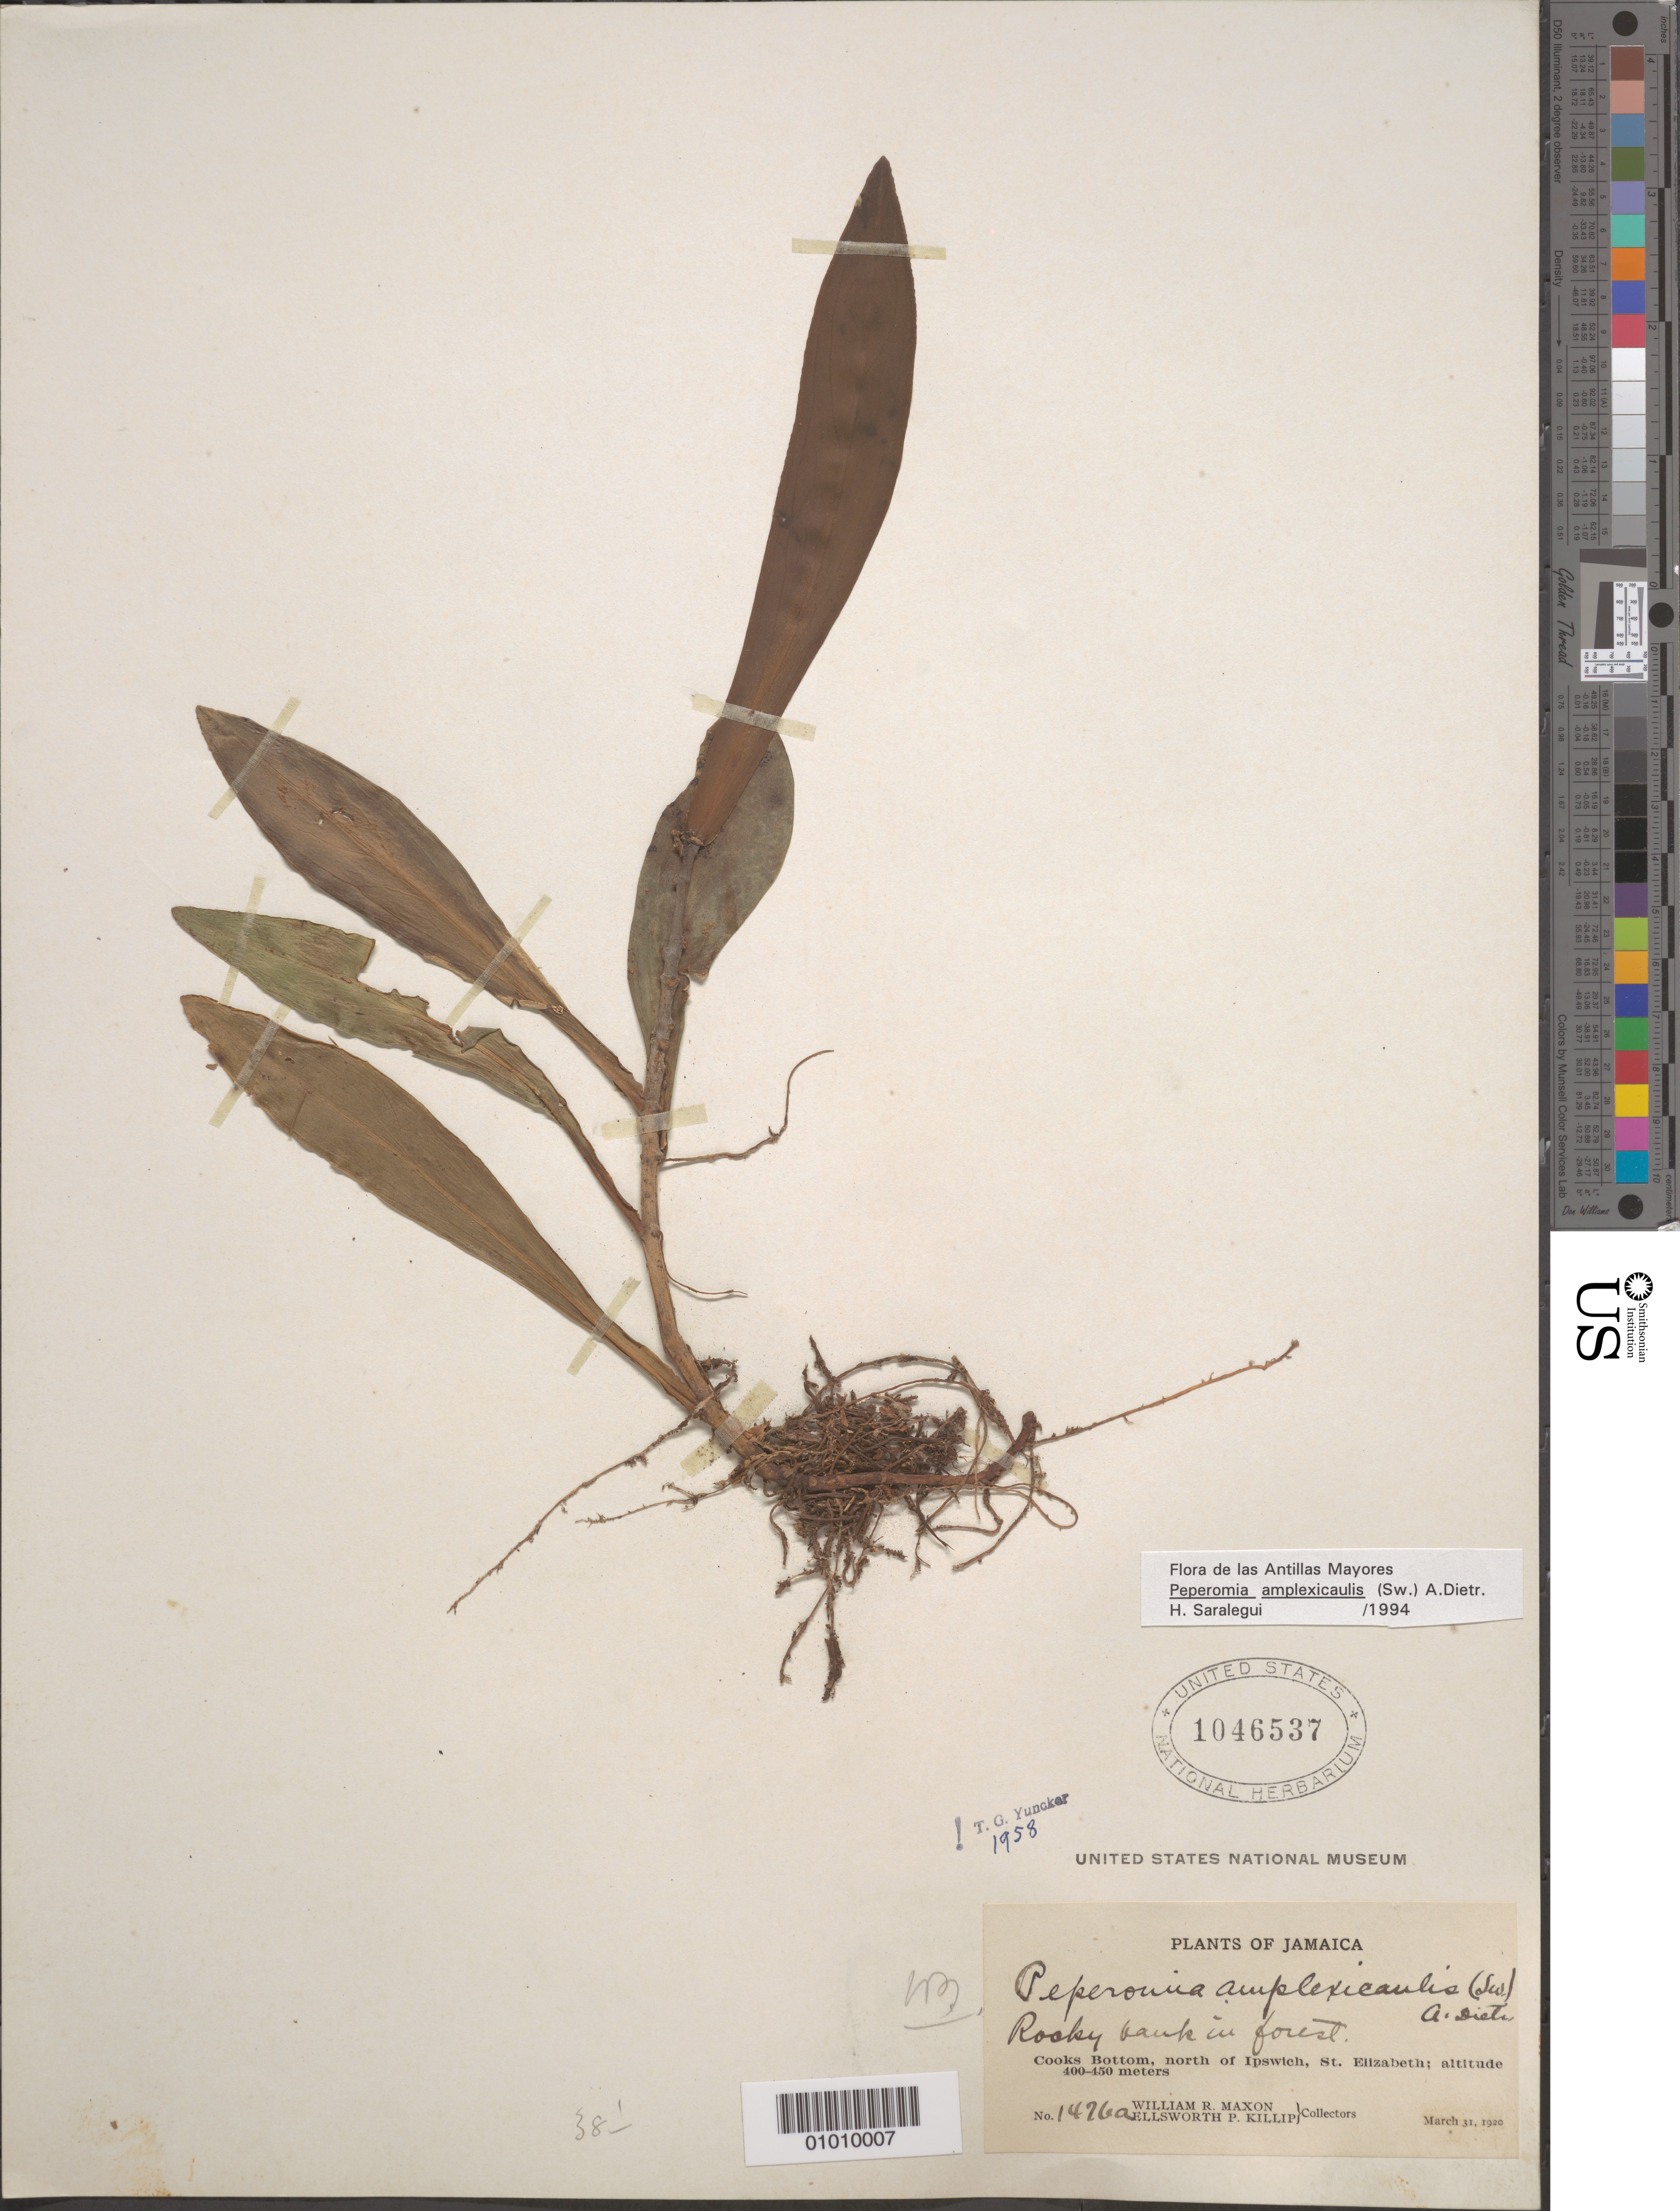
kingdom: Plantae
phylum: Tracheophyta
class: Magnoliopsida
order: Piperales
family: Piperaceae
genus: Peperomia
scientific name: Peperomia amplexicaulis f. grandifolia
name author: Miq.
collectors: W. R. Maxon & E. P. Killip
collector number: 1476a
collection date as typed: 31 Mar 1920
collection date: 1920-03-31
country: Jamaica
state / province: Saint Elizabeth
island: Jamaica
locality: Rocky bank in forest. Cooks Bottom, N of Ipswich, St. Elizabeth.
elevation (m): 400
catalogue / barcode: US 1046537